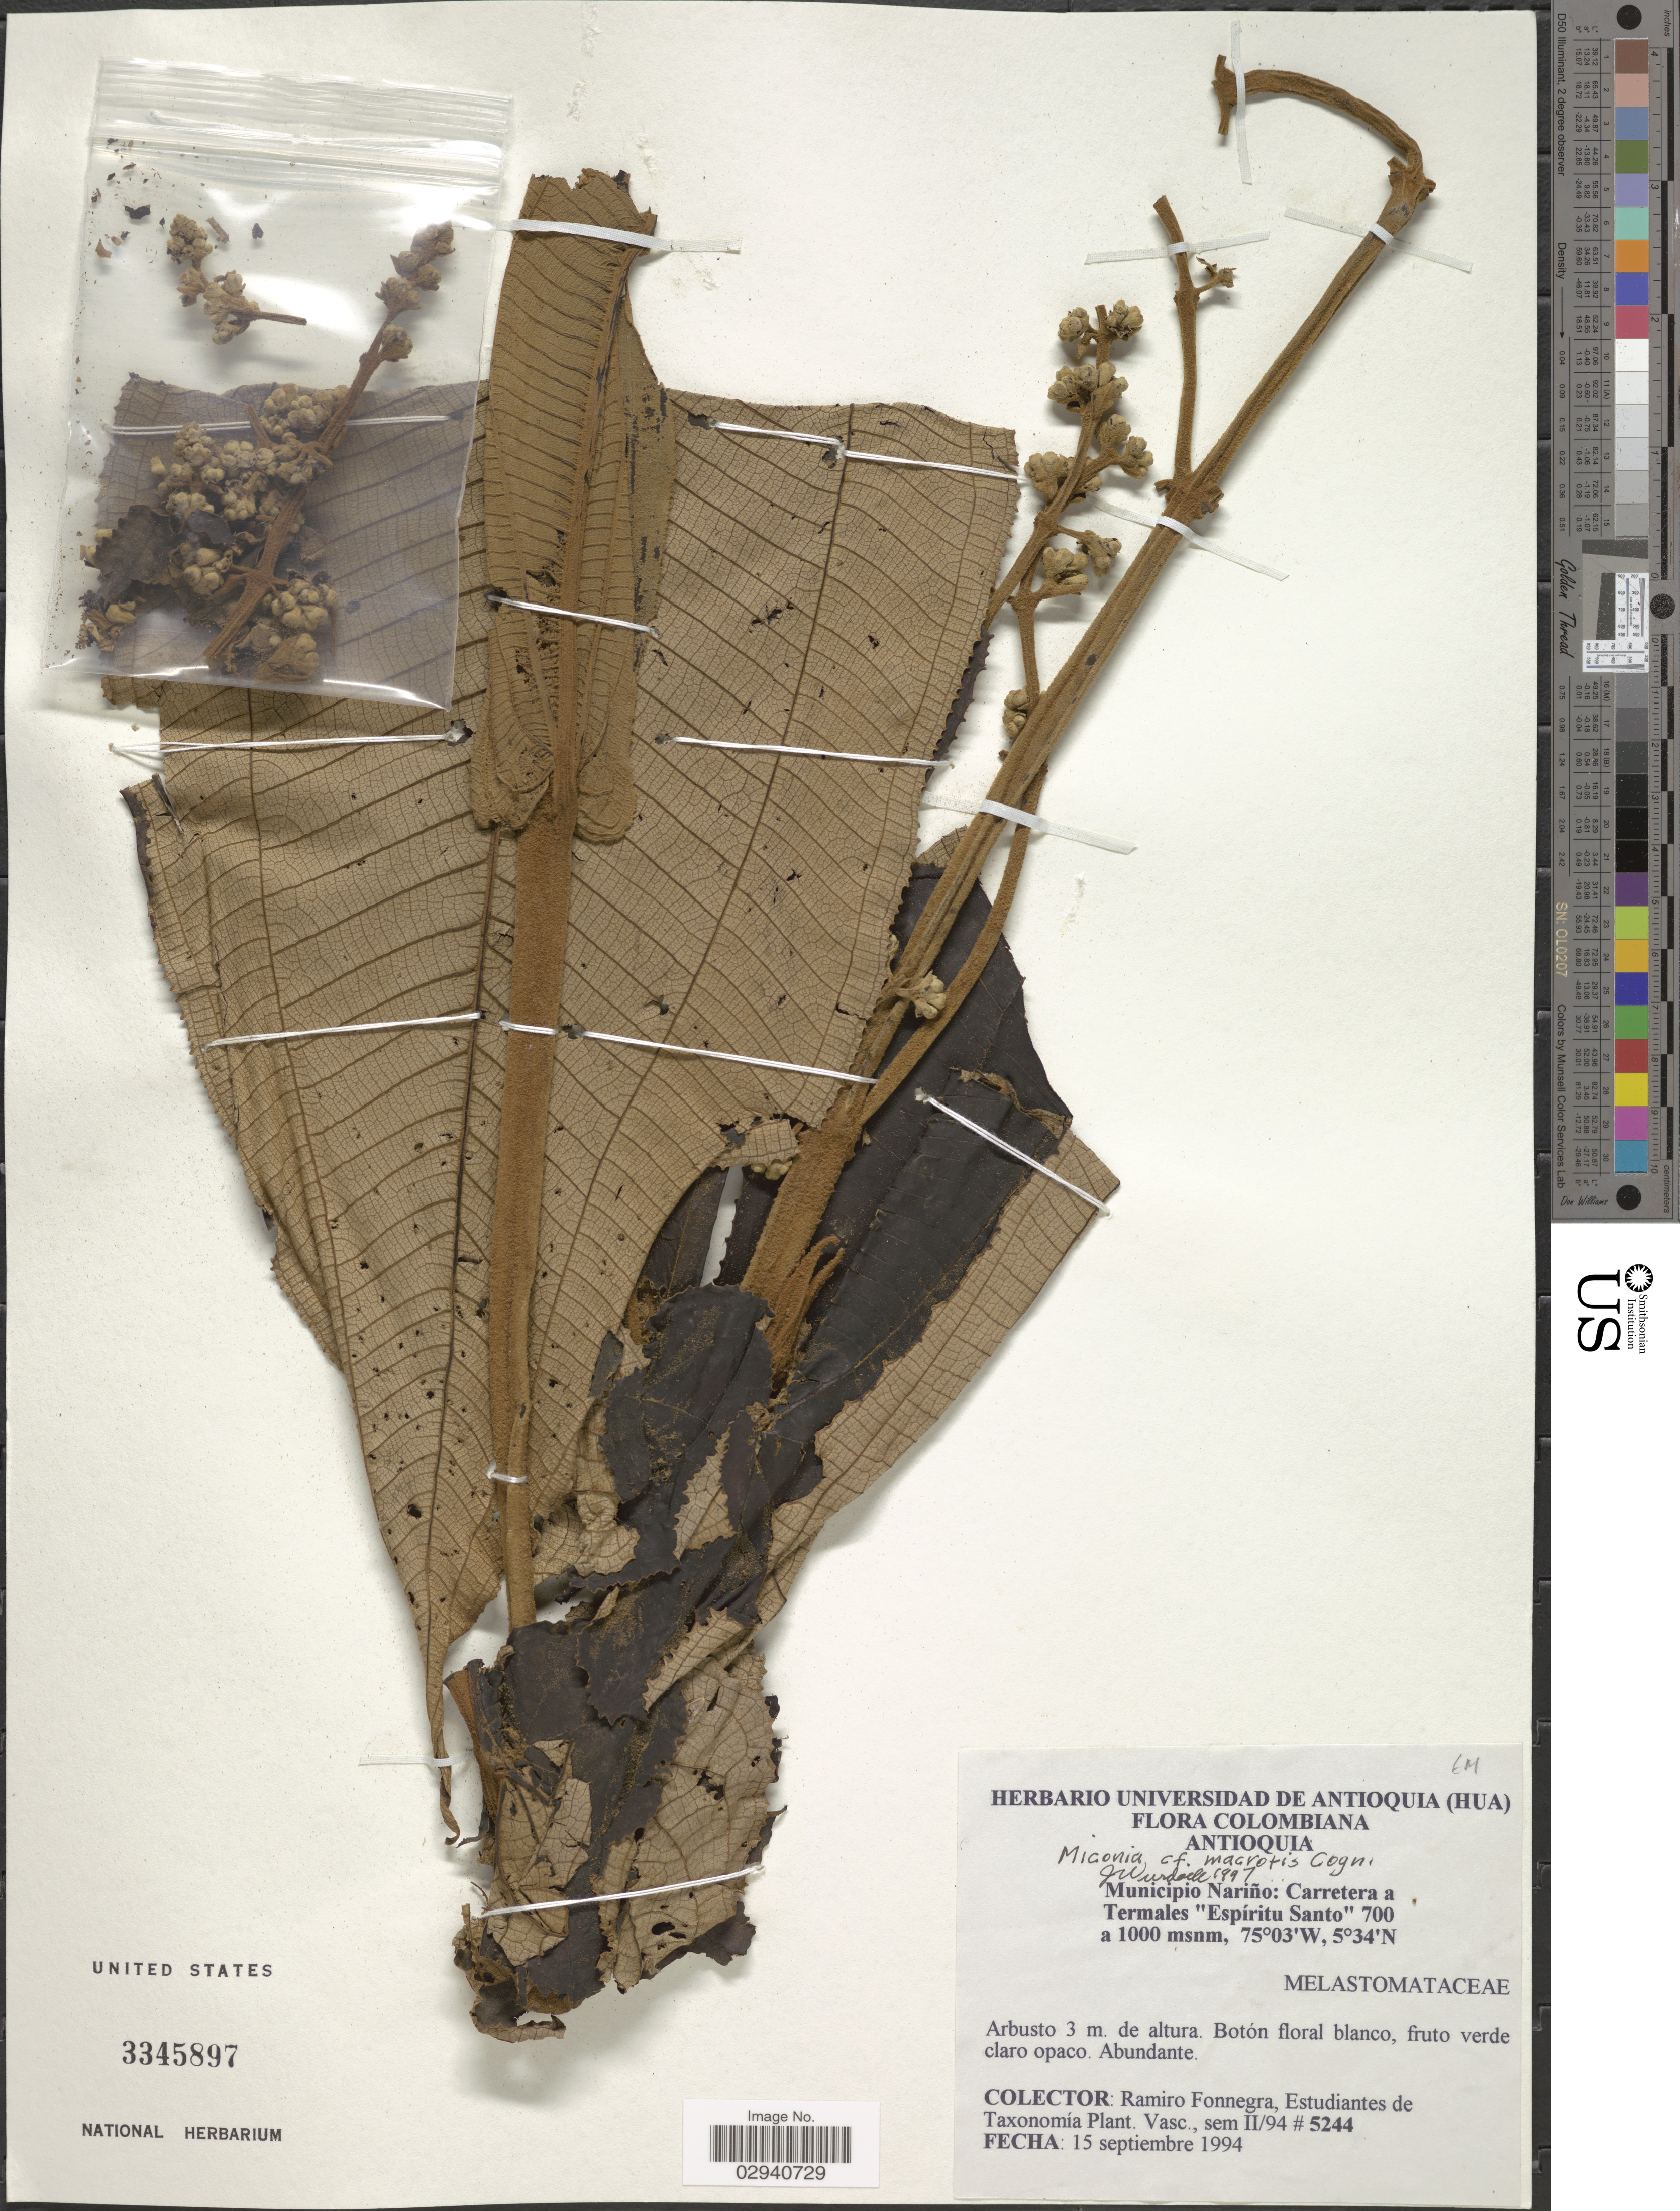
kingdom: Plantae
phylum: Tracheophyta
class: Magnoliopsida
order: Myrtales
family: Melastomataceae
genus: Miconia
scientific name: Miconia macrotis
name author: Cogn.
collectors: R. Fonnegra & Estudiantes de Taxonomía de Plant. Vasculares sem., II/94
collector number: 5244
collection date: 1994-09-15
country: Colombia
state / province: Antioquia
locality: Antioquia. Municipio Nariño: Carretera a Termales Espíritu Santo.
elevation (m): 700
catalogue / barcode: US 3345897